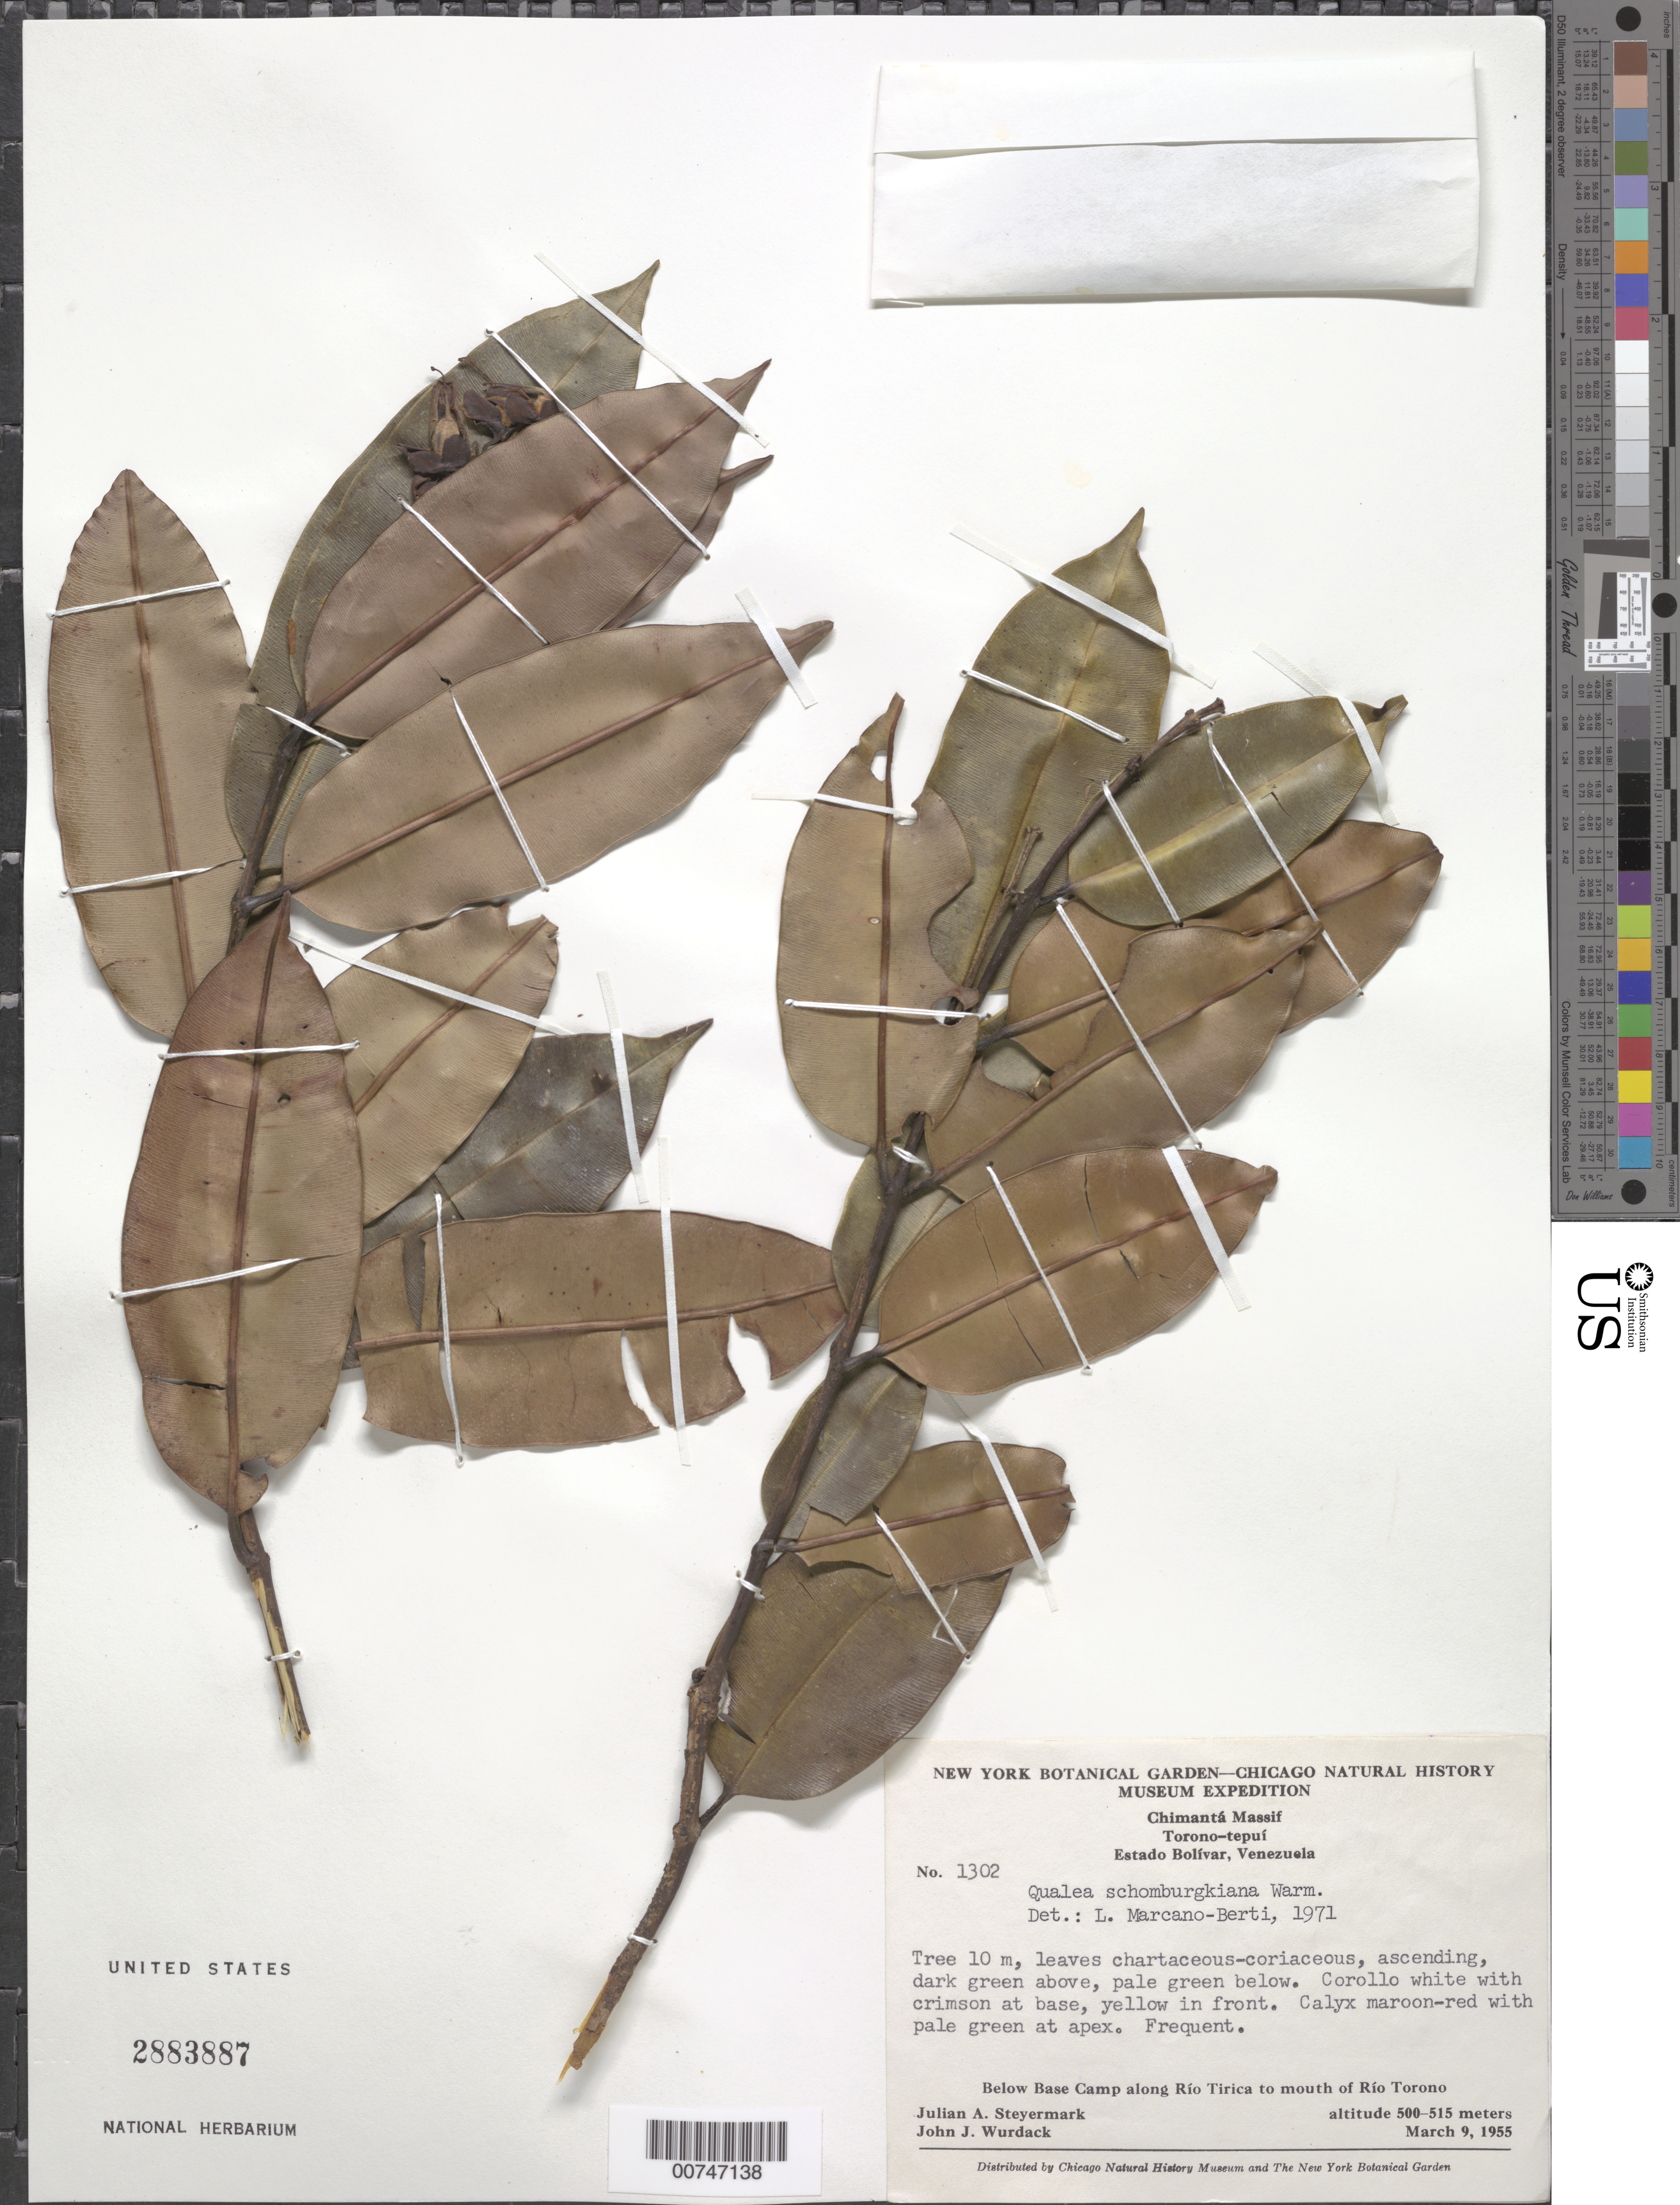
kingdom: Plantae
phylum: Tracheophyta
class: Magnoliopsida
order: Myrtales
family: Vochysiaceae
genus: Qualea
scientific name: Qualea schomburgkiana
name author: Warm.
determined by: Marcano-Berti, L.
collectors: J. Steyermark & J. J. Wurdack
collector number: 55 1302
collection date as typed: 9-Mar-55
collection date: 1955-03-09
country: Venezuela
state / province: Bolívar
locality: Chimantá Massif, below base camp along Río Tirica to mouth of Río Torono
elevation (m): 500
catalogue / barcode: US 2883887